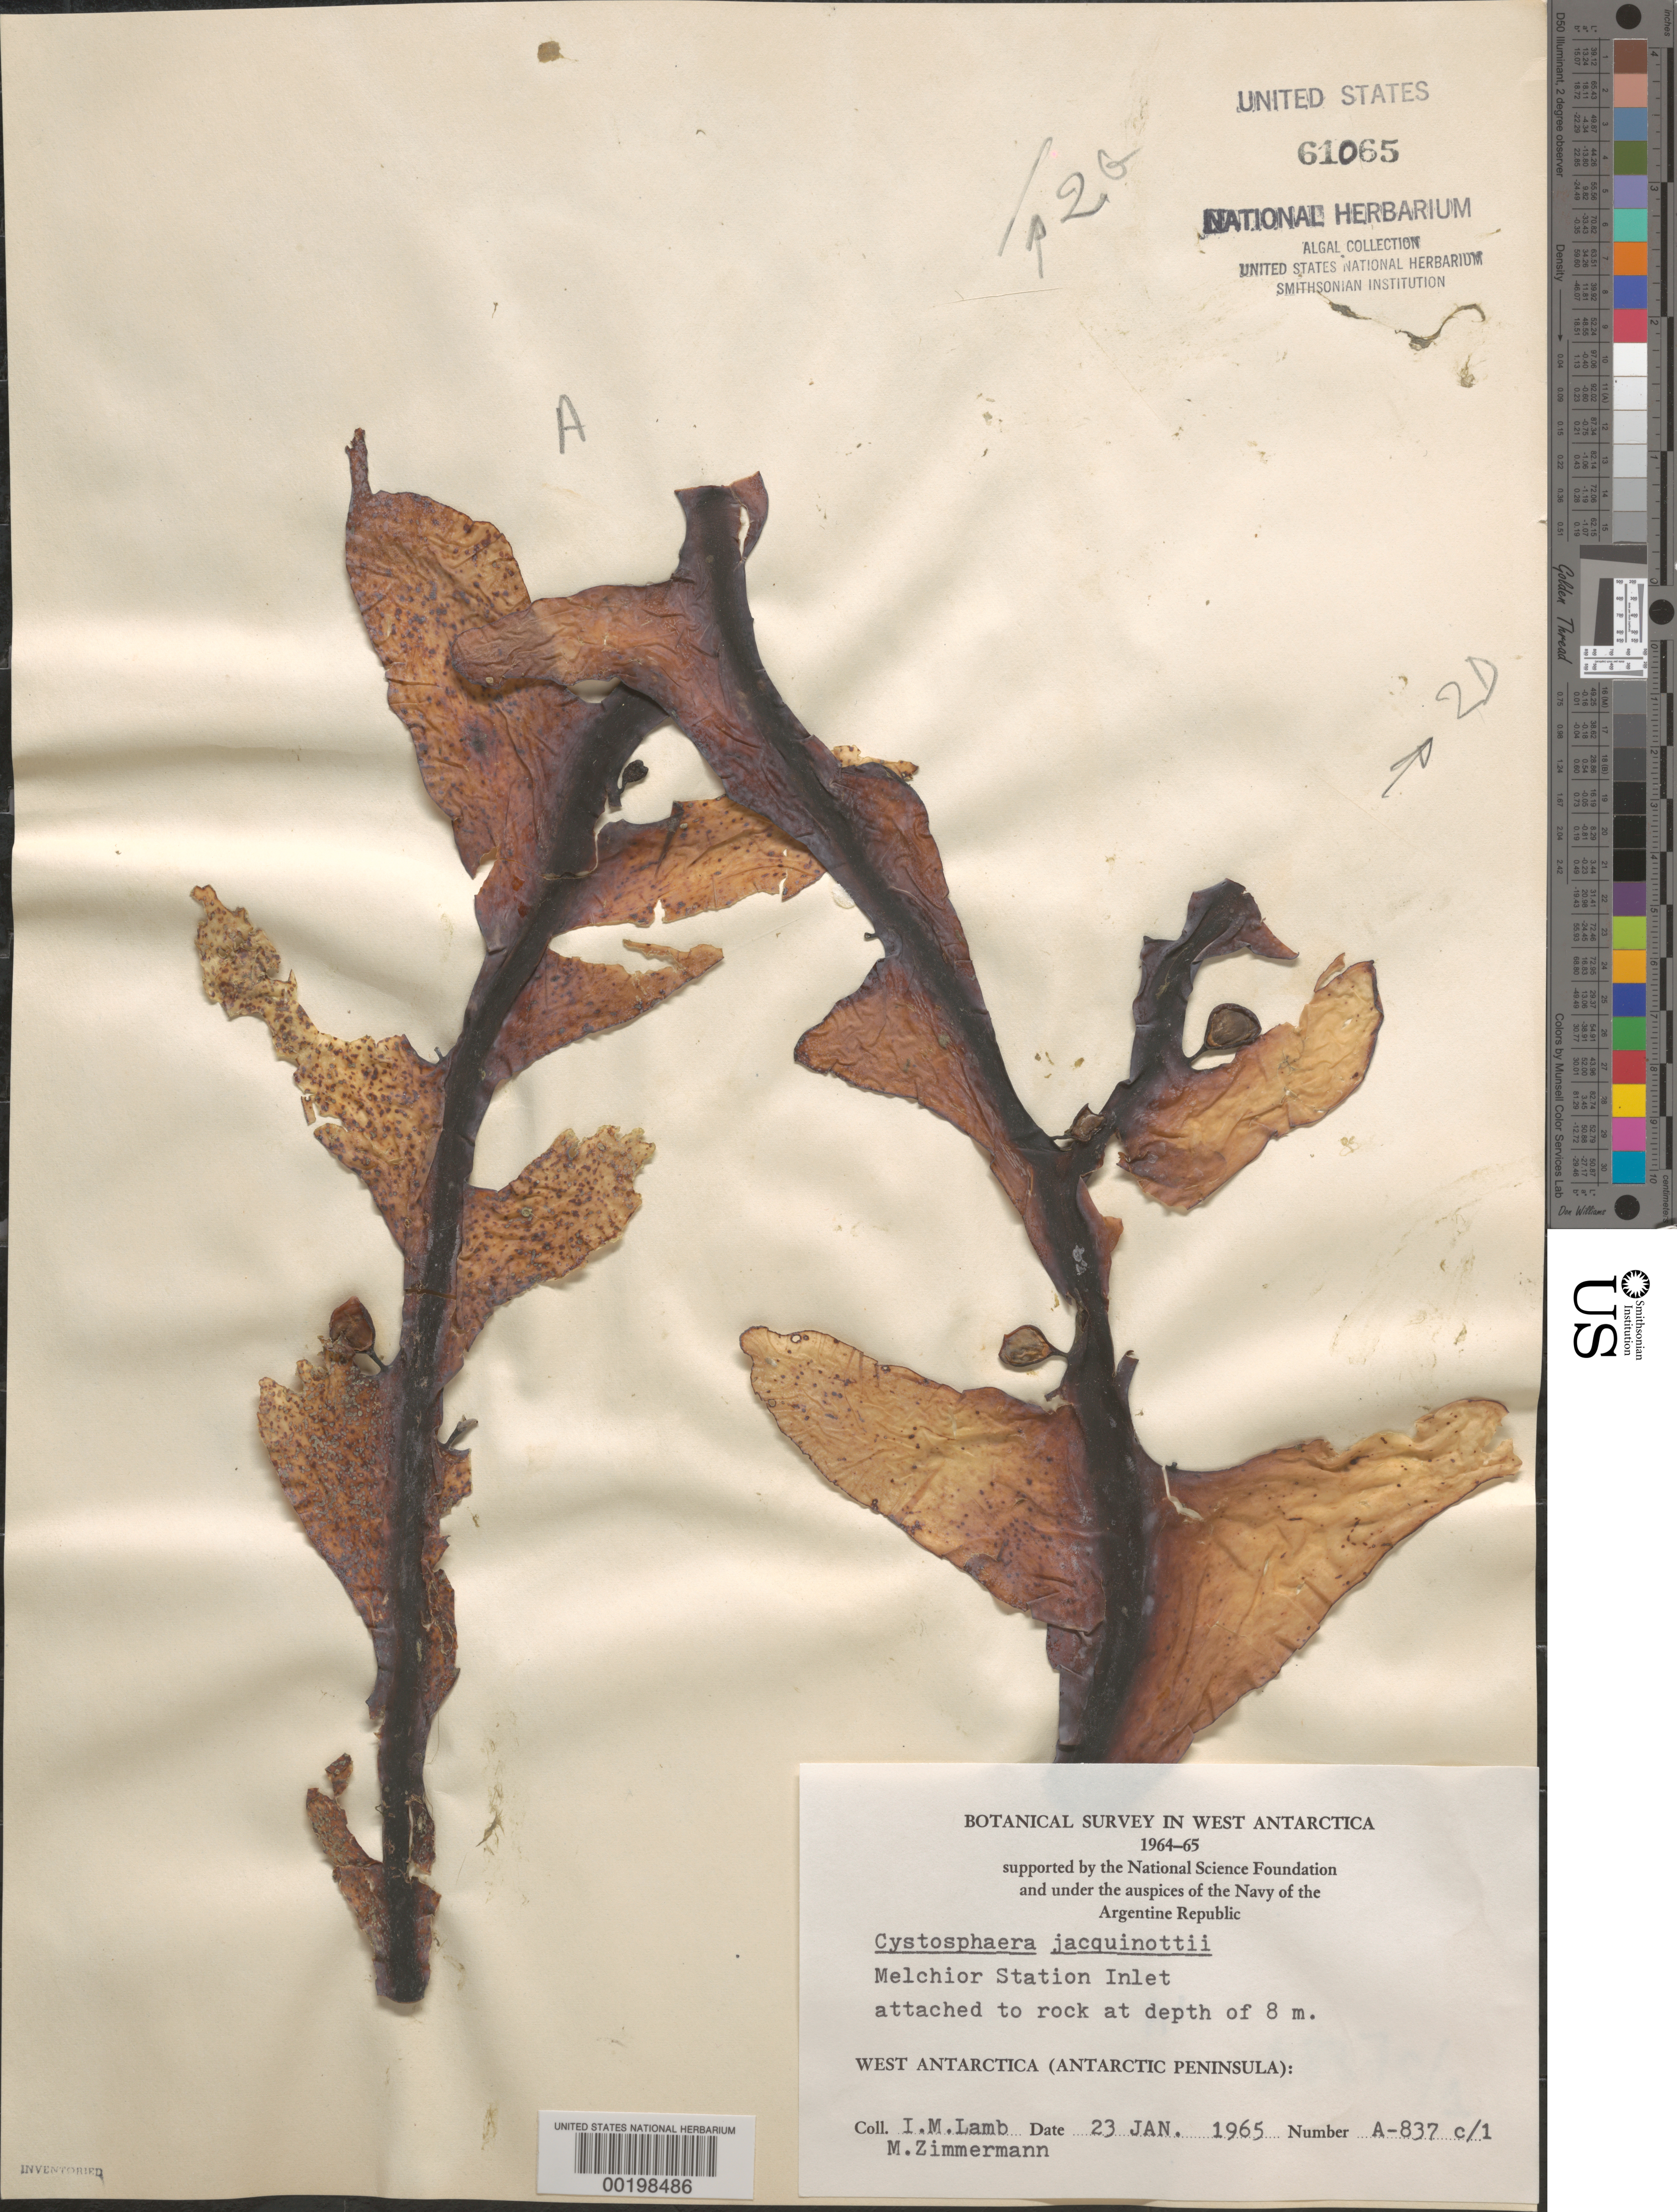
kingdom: Chromista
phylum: Ochrophyta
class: Phaeophyceae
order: Fucales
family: Seirococcaceae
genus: Cystosphaera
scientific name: Cystosphaera jacquinotii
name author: (Montagne) Skottsberg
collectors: I. M. Lamb & M. Zimmermann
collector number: A-837c-1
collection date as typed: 23 Jan 1965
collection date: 1965-01-23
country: Antarctica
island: Gamma Island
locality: Melchior Station Inlet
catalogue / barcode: US 61065